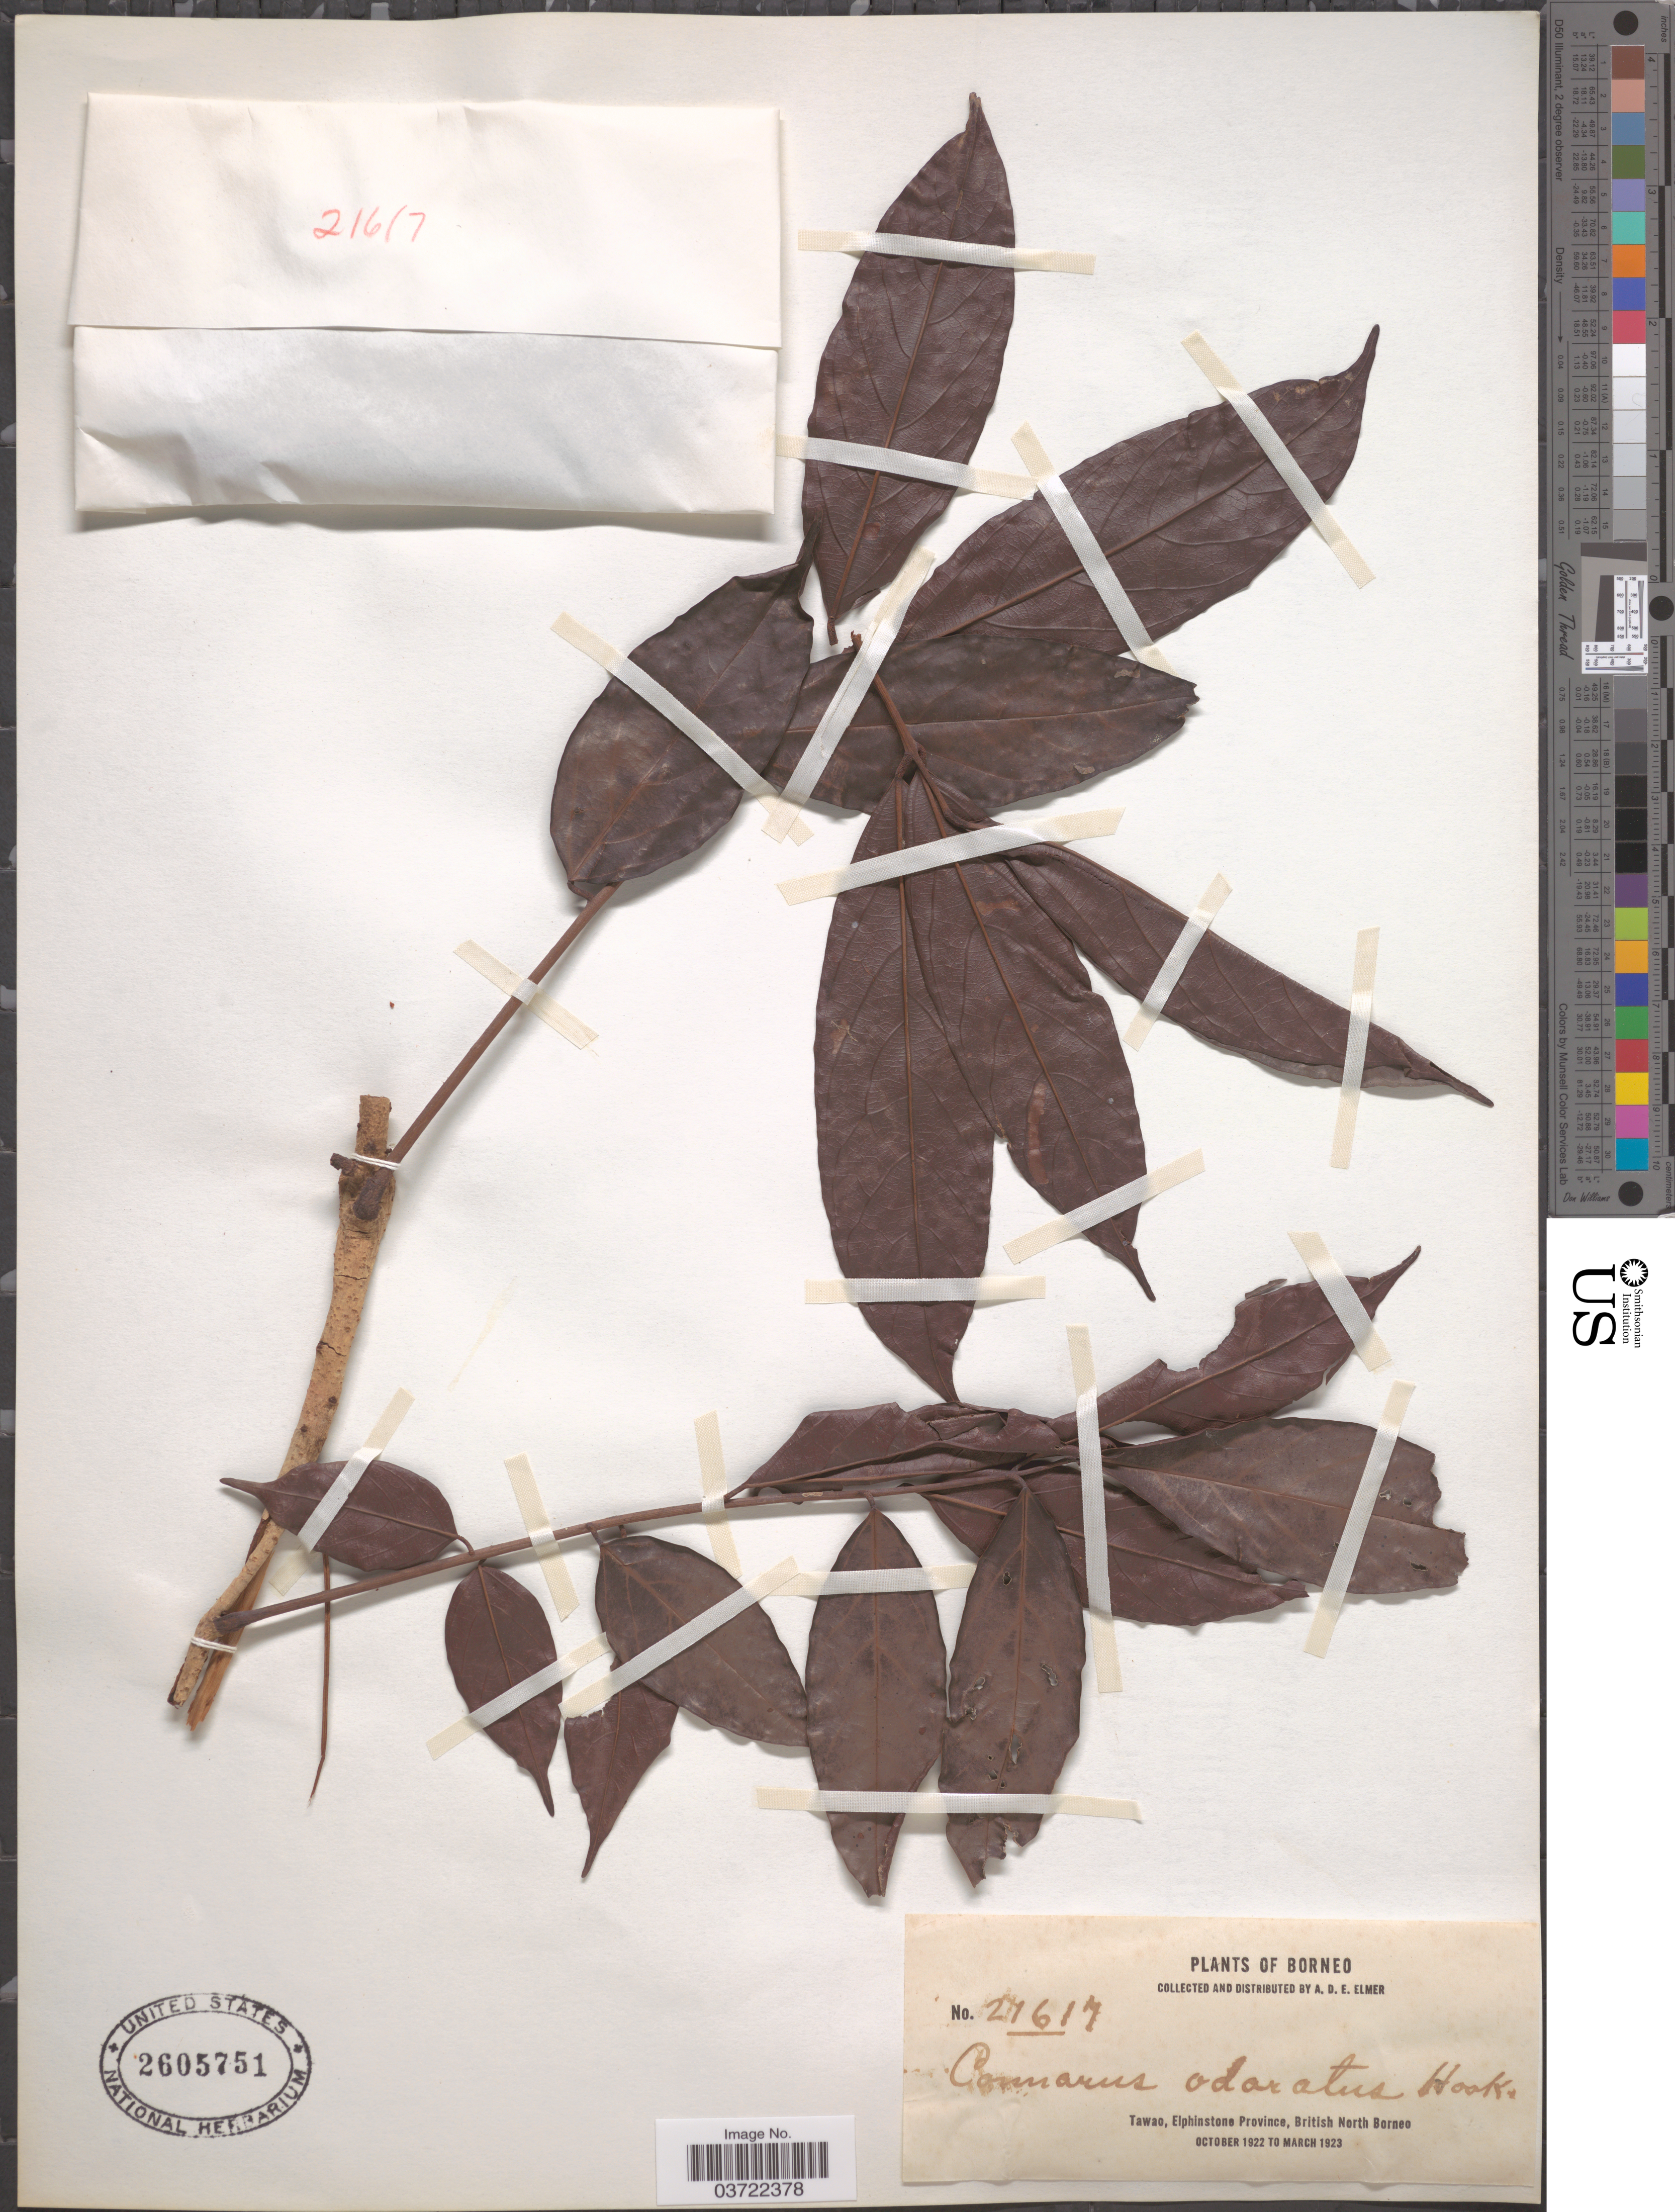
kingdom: Plantae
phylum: Tracheophyta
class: Magnoliopsida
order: Oxalidales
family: Connaraceae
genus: Connarus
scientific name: Connarus odoratus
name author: Hook. f.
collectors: A. D. E. Elmer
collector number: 27617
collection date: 1922-10/1923-03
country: Malaysia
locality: Borneo. Tawao, Elphinstone Province, British North Borneo.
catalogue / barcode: US 2605751